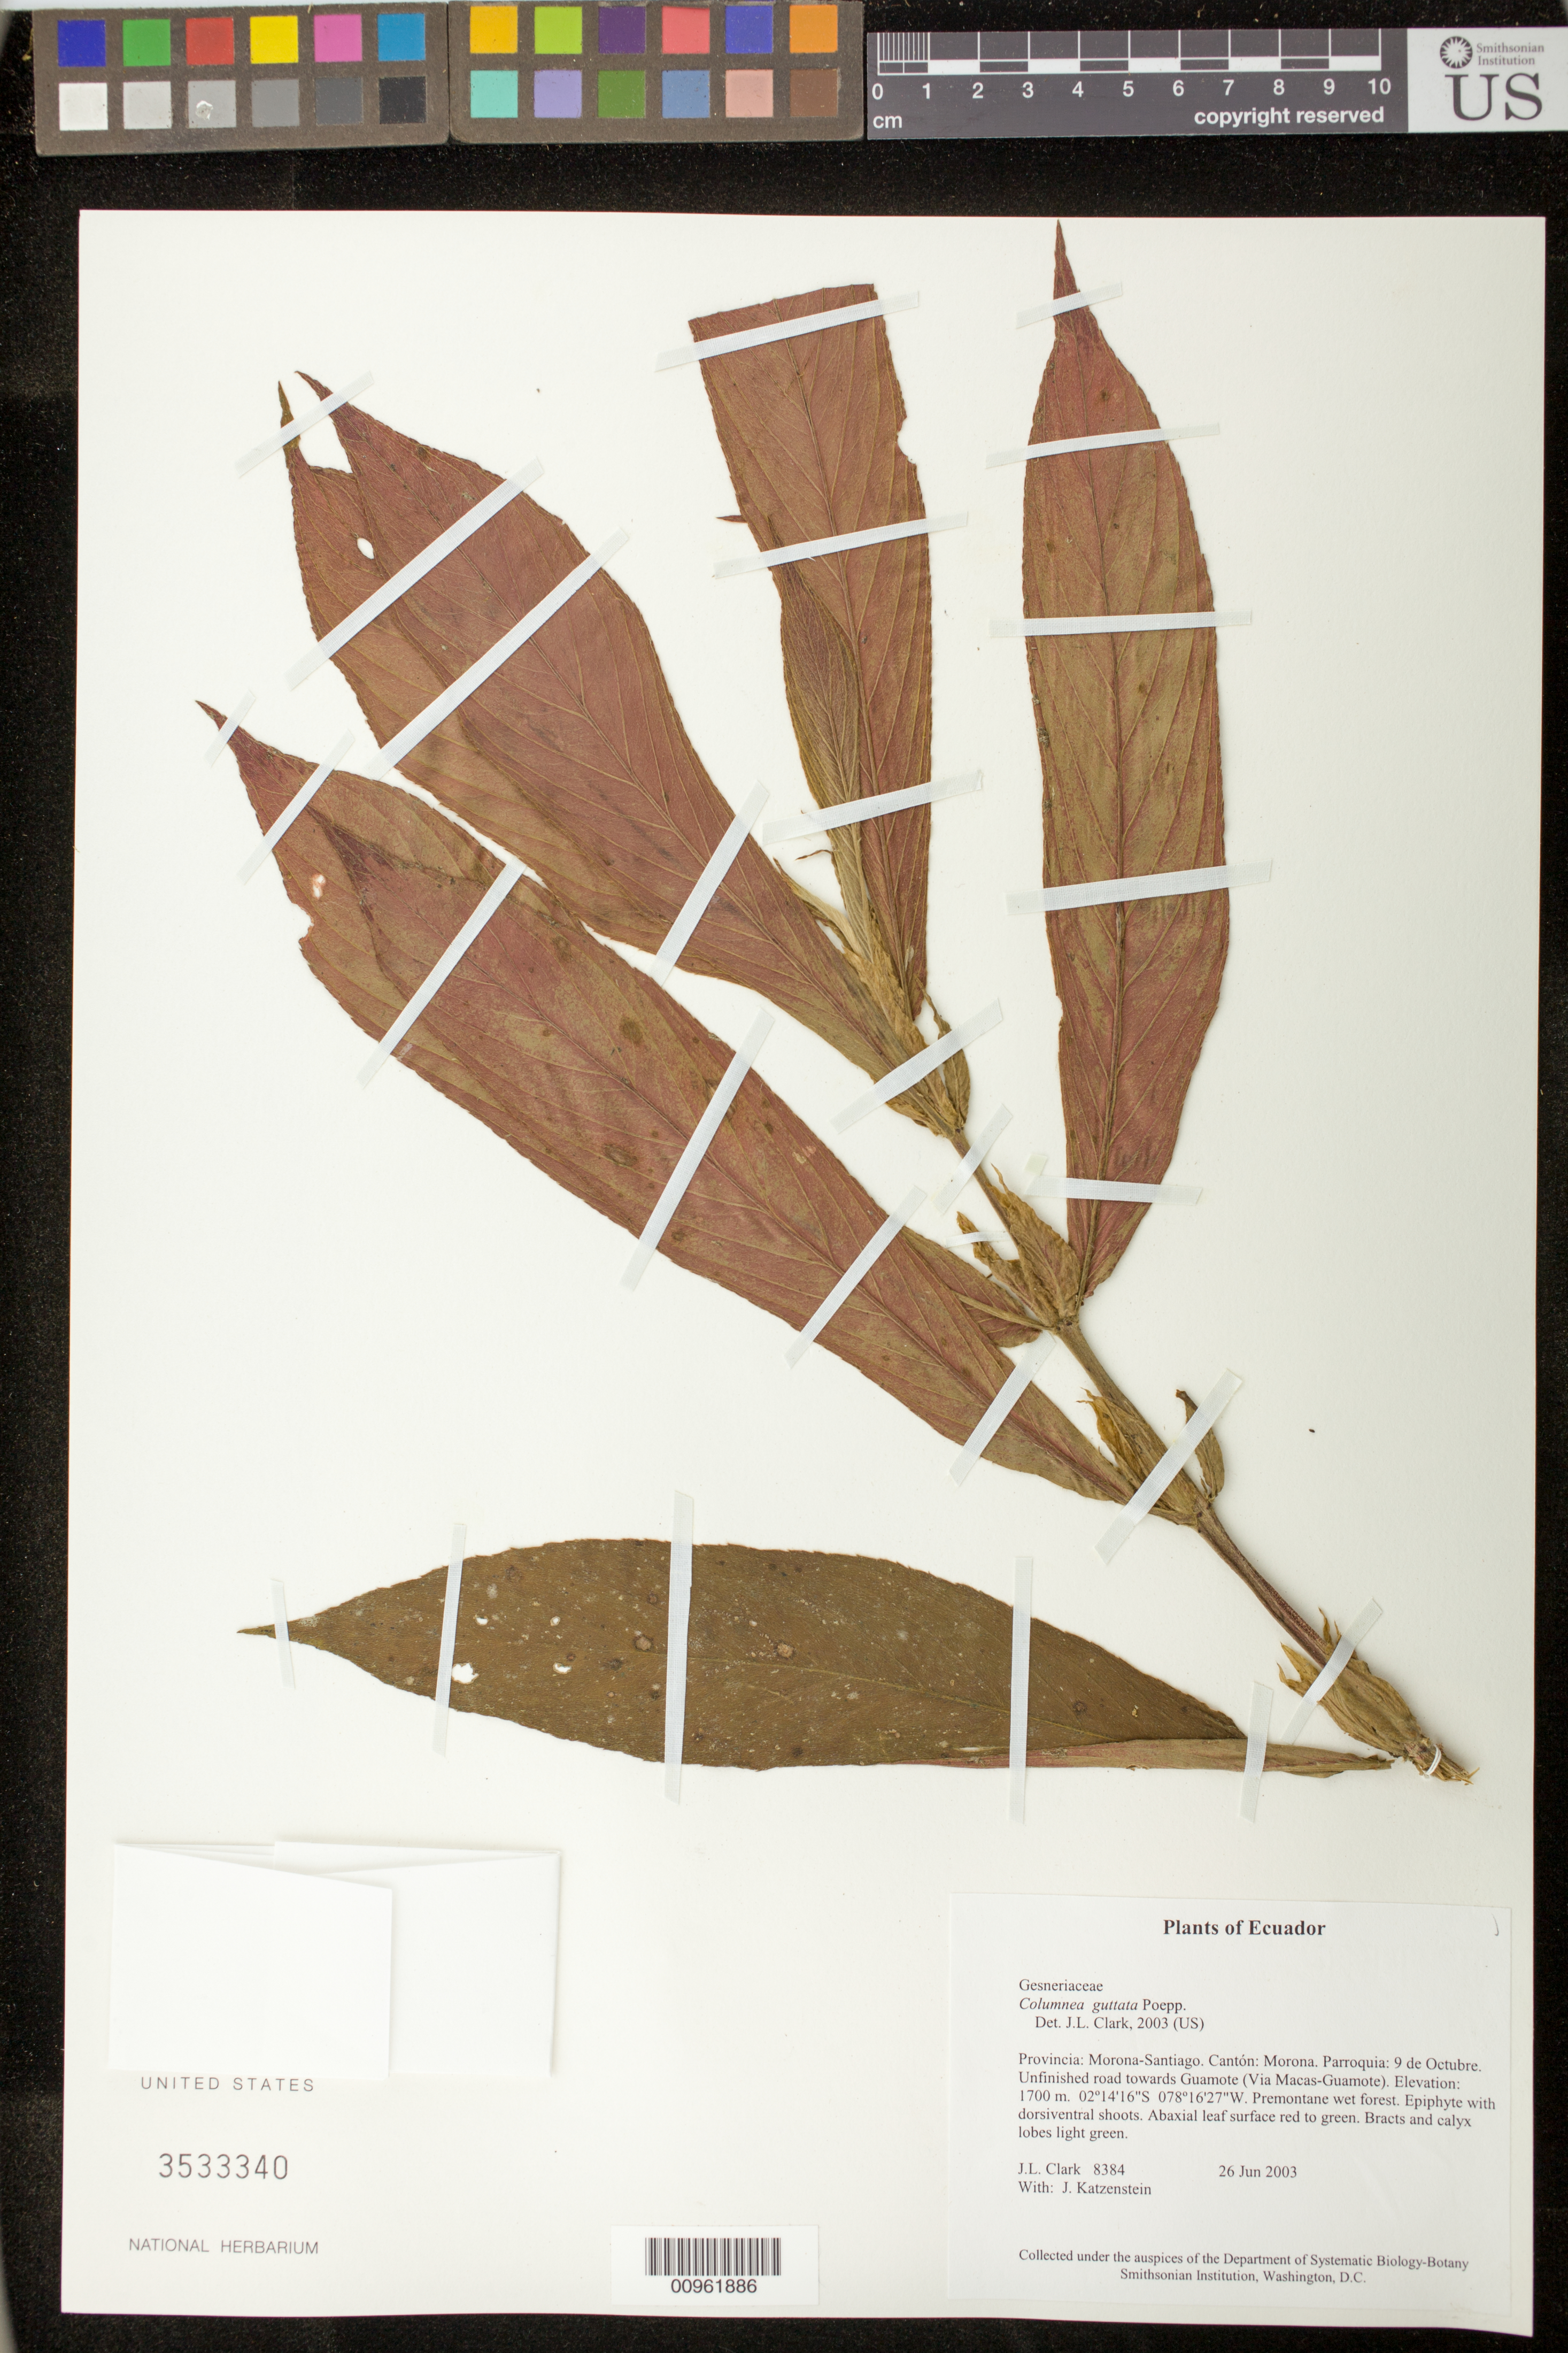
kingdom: Plantae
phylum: Tracheophyta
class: Magnoliopsida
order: Lamiales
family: Gesneriaceae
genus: Columnea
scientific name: Columnea guttata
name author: Poepp.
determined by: Clark, J. L., (SEL), The Marie Selby Botanical Garden (UNITED STATES)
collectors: J. L. Clark & J. Katzenstein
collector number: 8384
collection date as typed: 26 Jun 2003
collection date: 2003-06-26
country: Ecuador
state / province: Morona-Santiago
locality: Morona. Parroquia: 9 de Octubre. Unfinished road towards Guamote (Via Macas-Guamote).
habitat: Premontane wet forest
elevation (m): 1700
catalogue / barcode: US 3533340